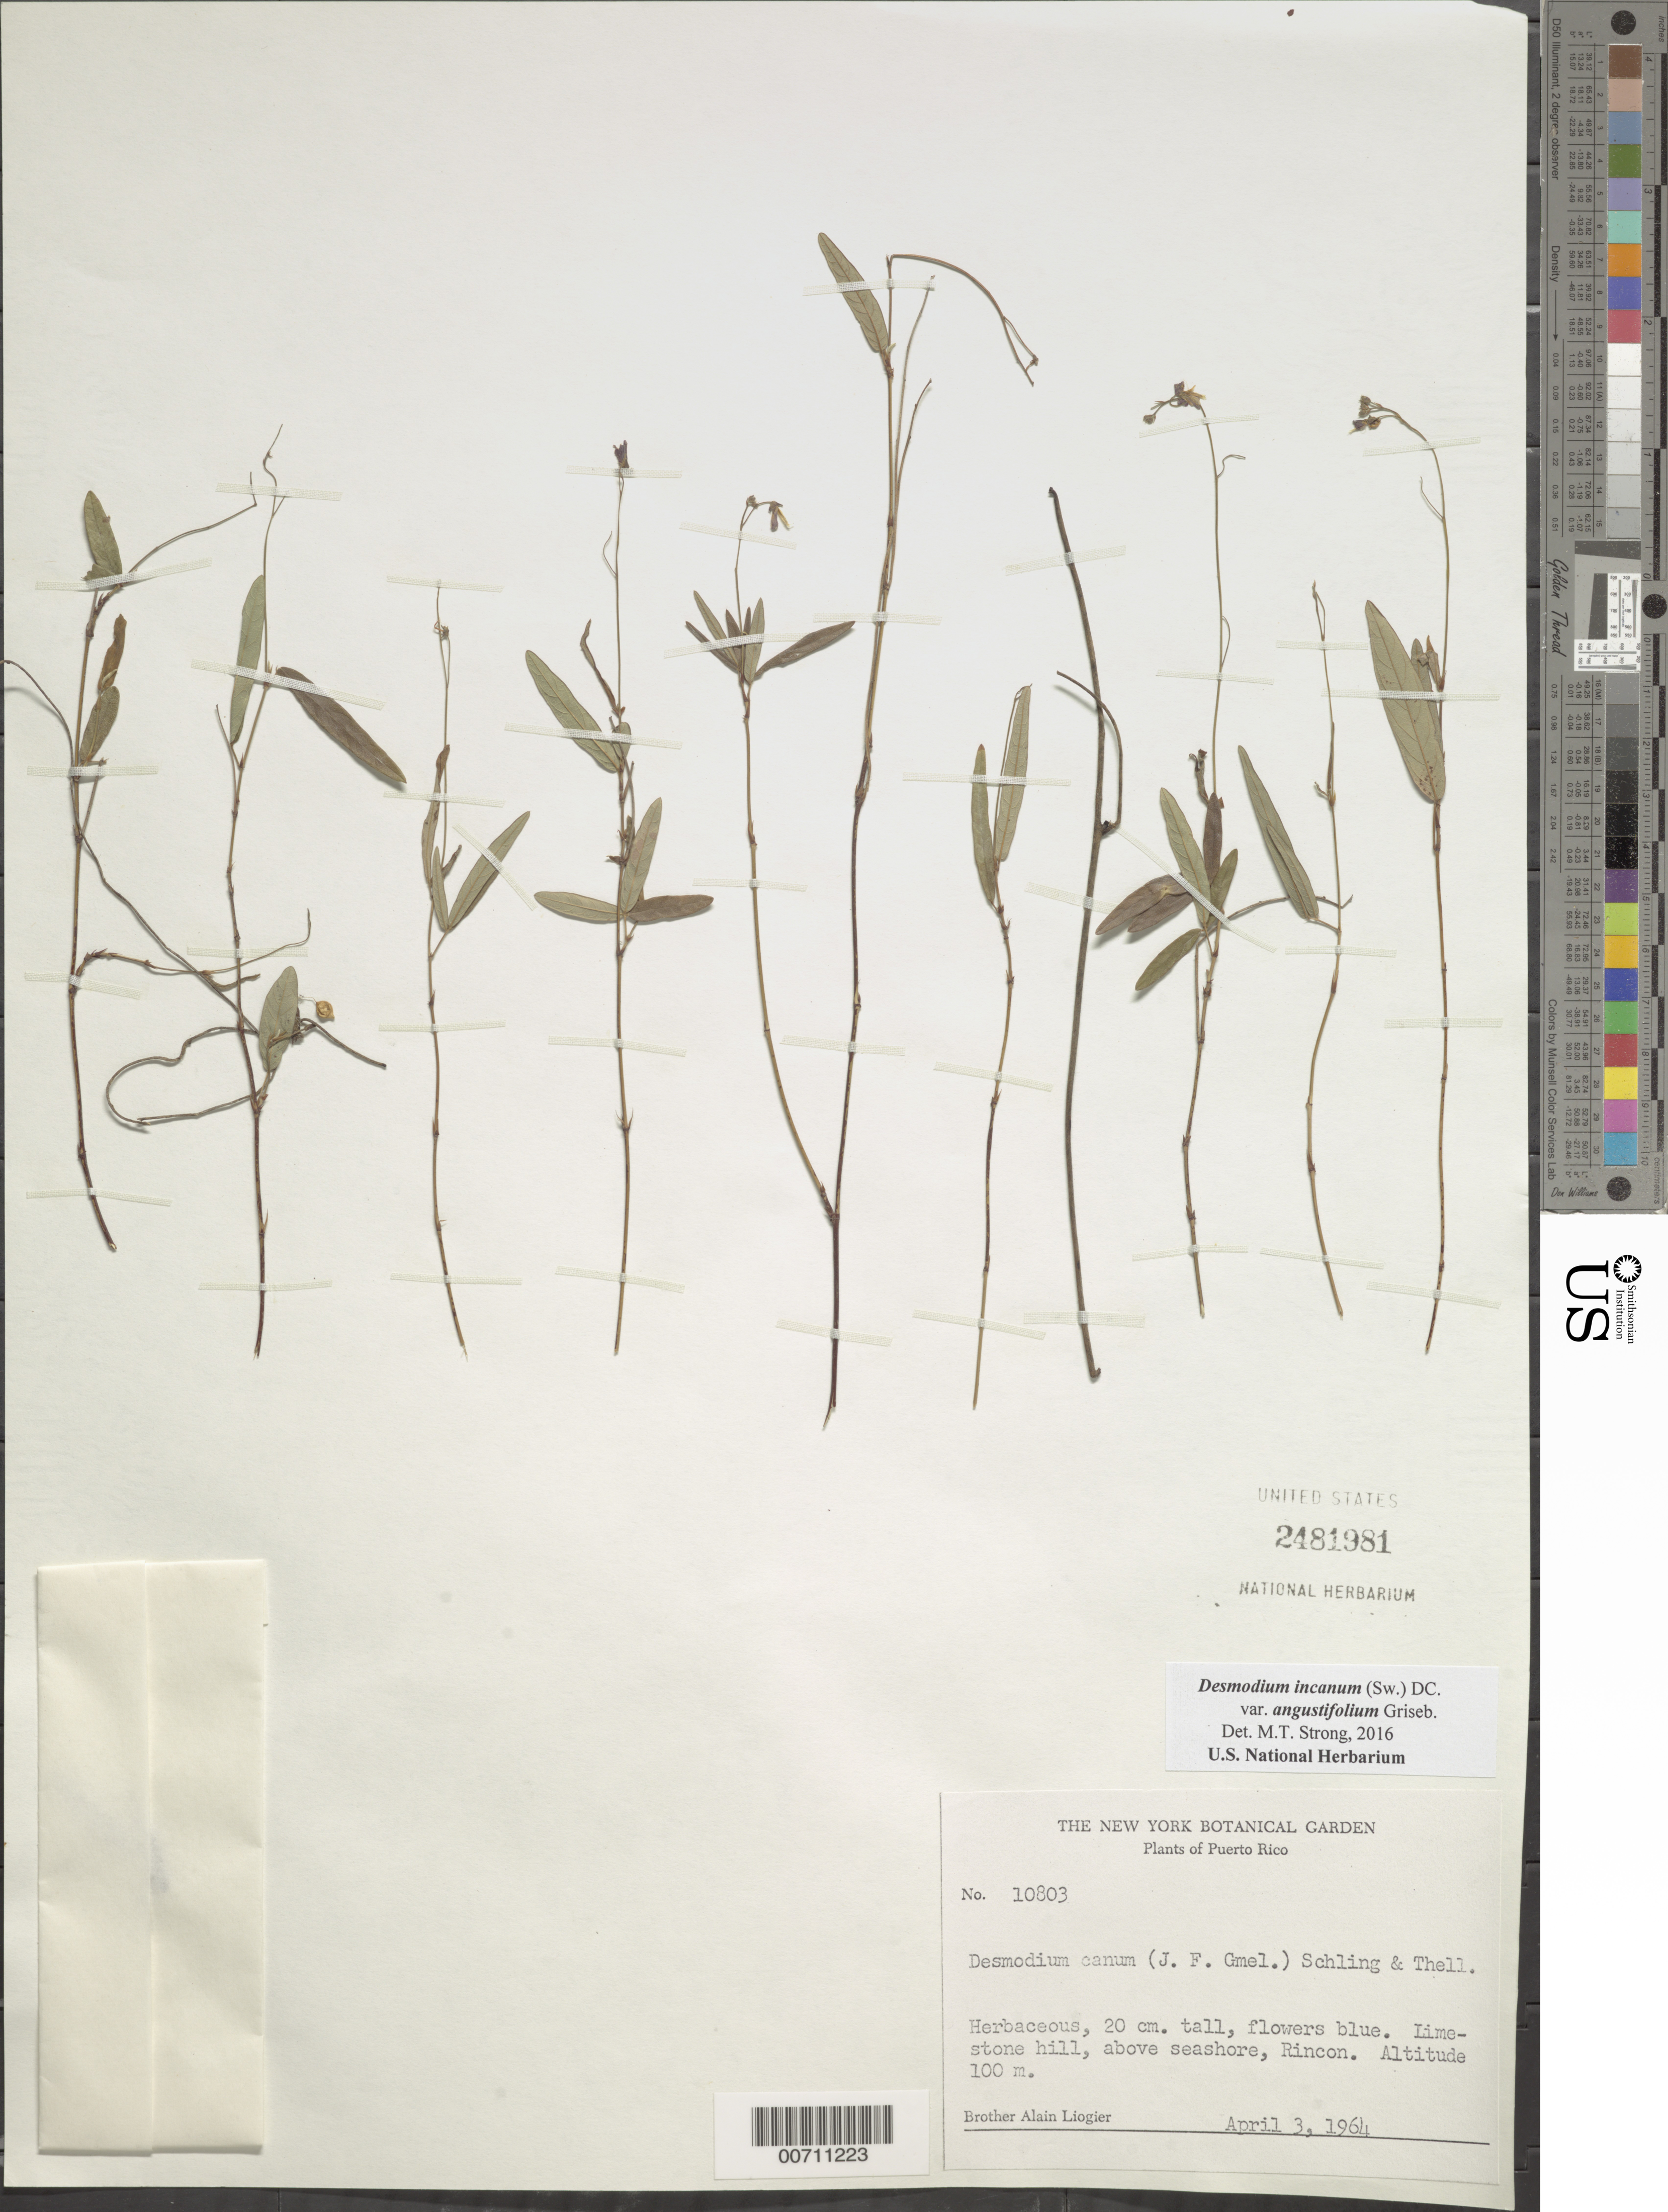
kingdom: Plantae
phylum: Tracheophyta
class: Magnoliopsida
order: Fabales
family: Fabaceae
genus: Desmodium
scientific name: Desmodium incanum var. angustifolium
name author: (Kunth) Griseb.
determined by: Strong, Mark T., (BOT), Smithsonian Institution - National Museum of Natural History (UNITED STATES)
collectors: A. H. Liogier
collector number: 10803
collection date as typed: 03 Apr 1964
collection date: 1964-04-03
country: Puerto Rico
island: Greater Antilles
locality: Rincon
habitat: Limestone hill, above seashore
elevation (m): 100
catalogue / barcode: US 2481981